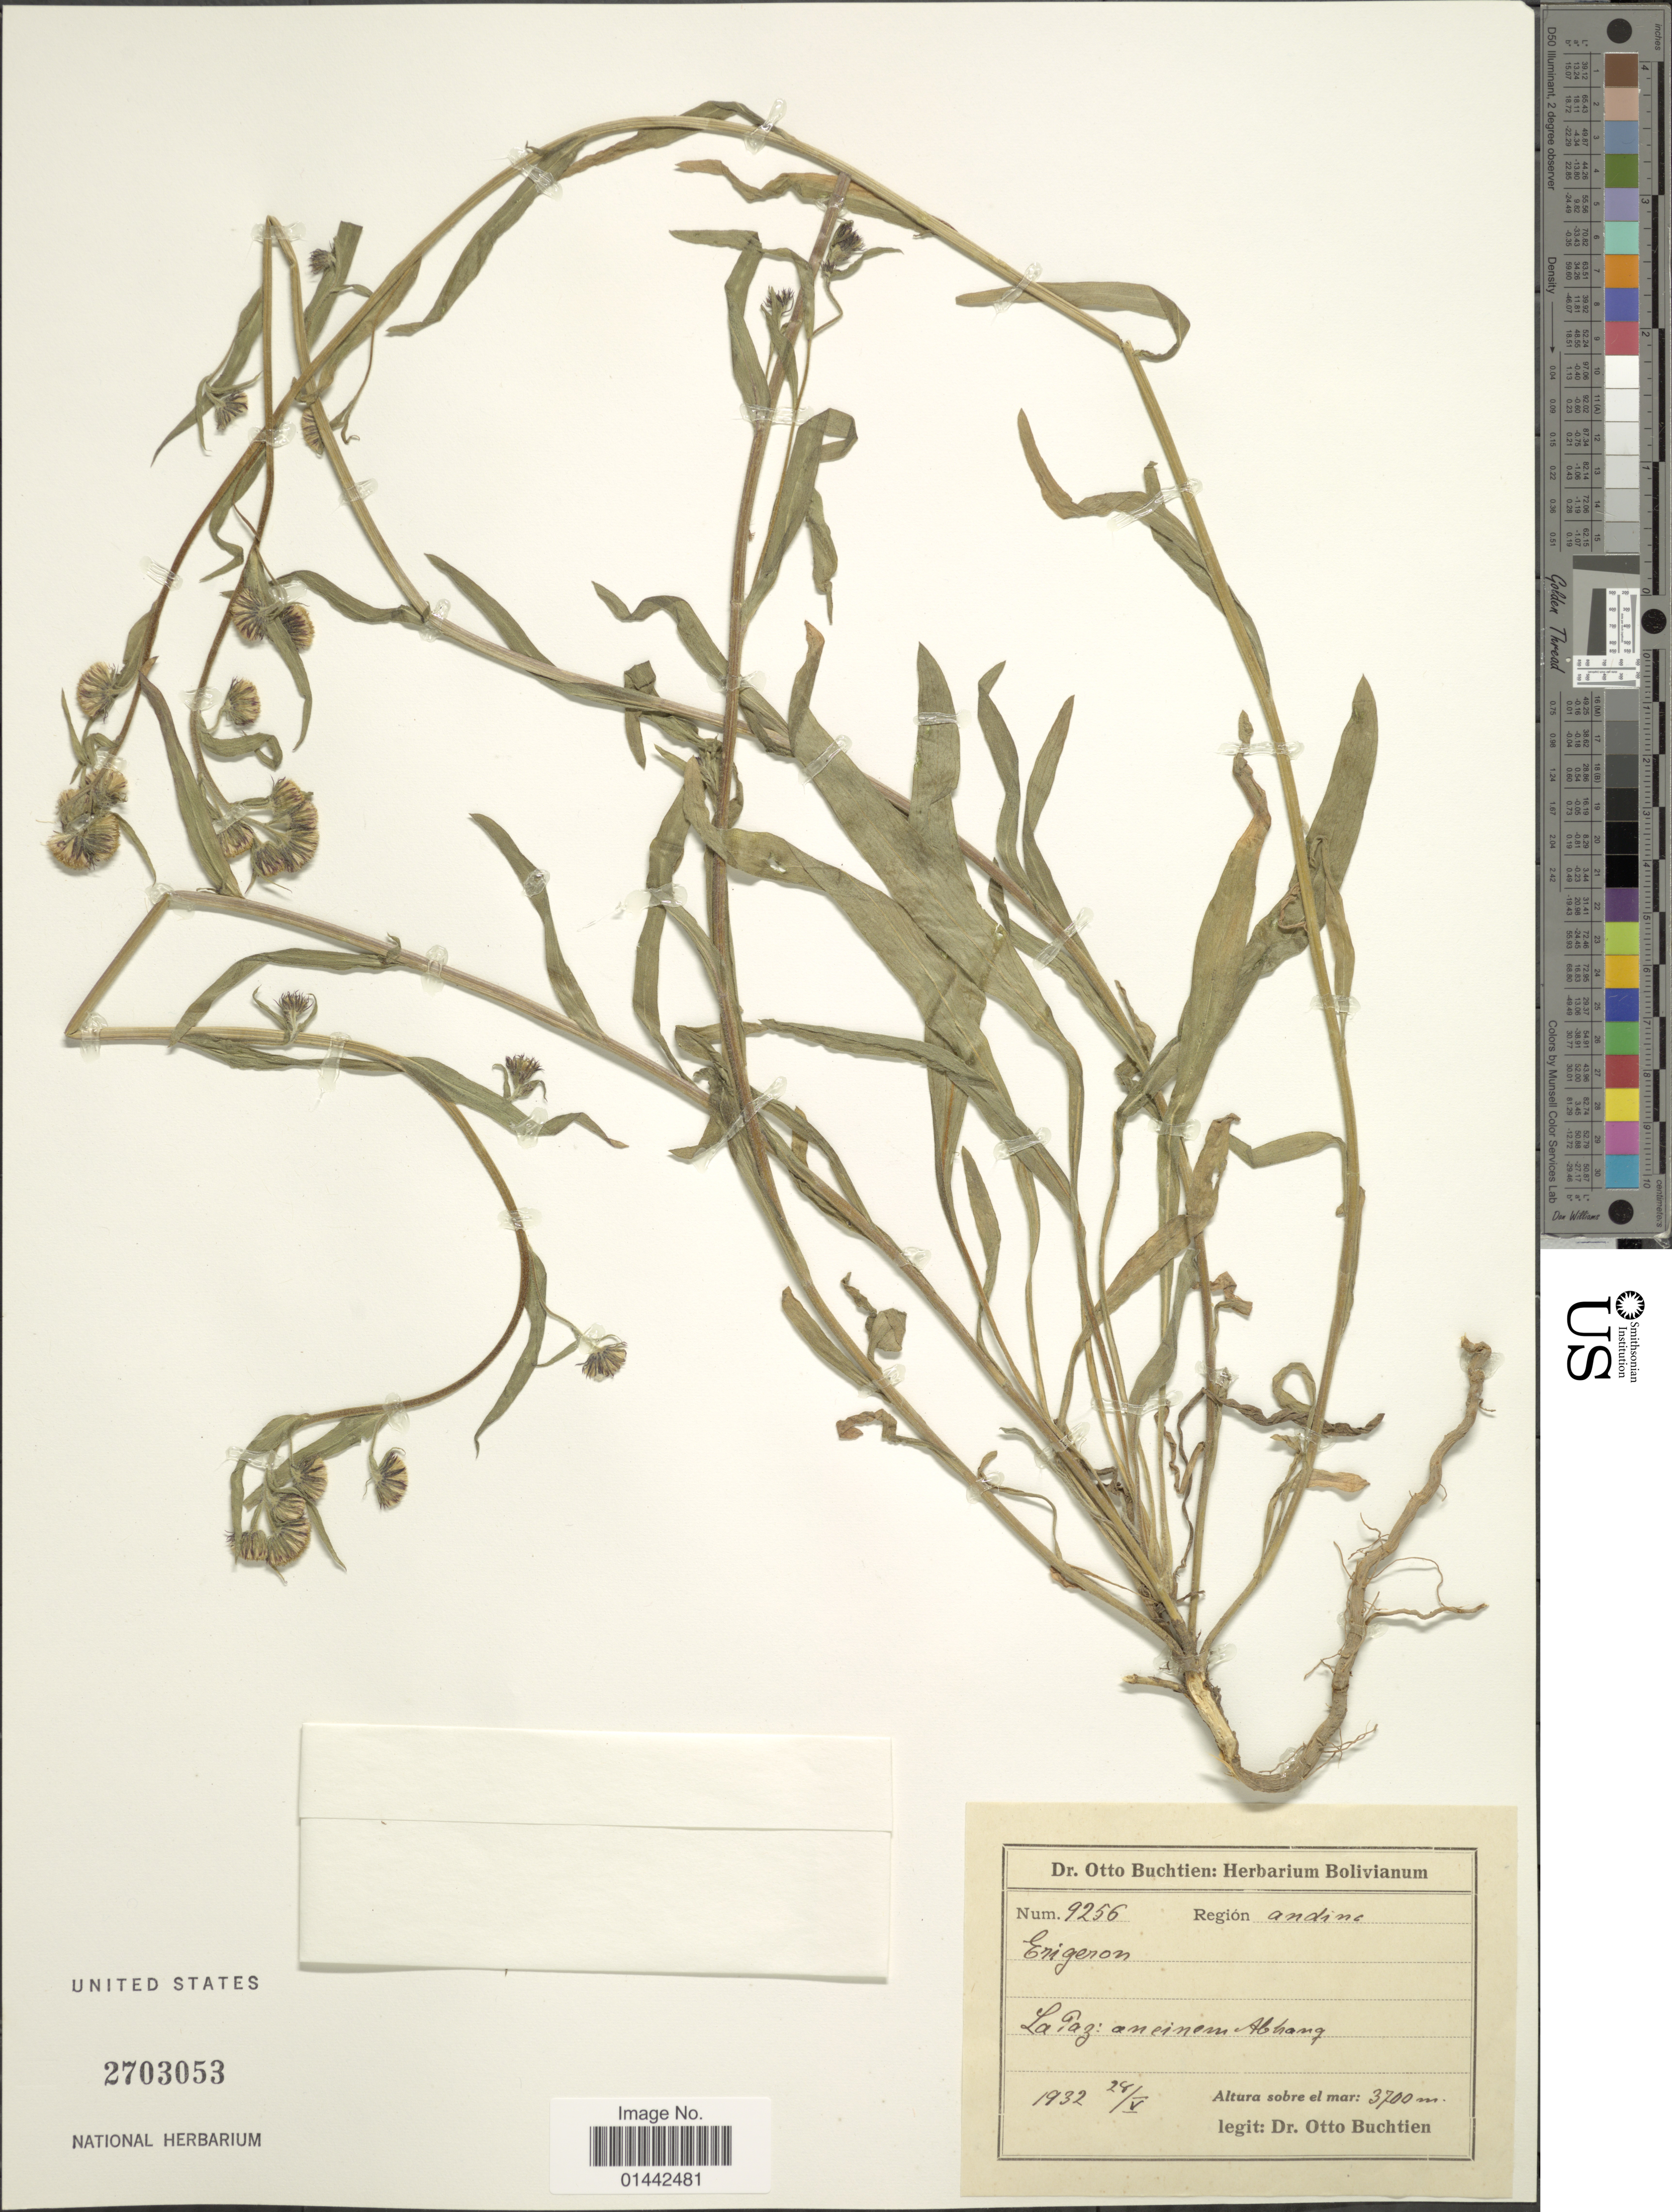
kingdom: Plantae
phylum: Tracheophyta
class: Magnoliopsida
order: Asterales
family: Asteraceae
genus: Erigeron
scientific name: Erigeron sp.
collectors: O. Buchtien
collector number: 9256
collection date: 1932-05-28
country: Bolivia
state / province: La Paz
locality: Aneinem Abhang, region andine.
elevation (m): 3700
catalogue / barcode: US 2703053